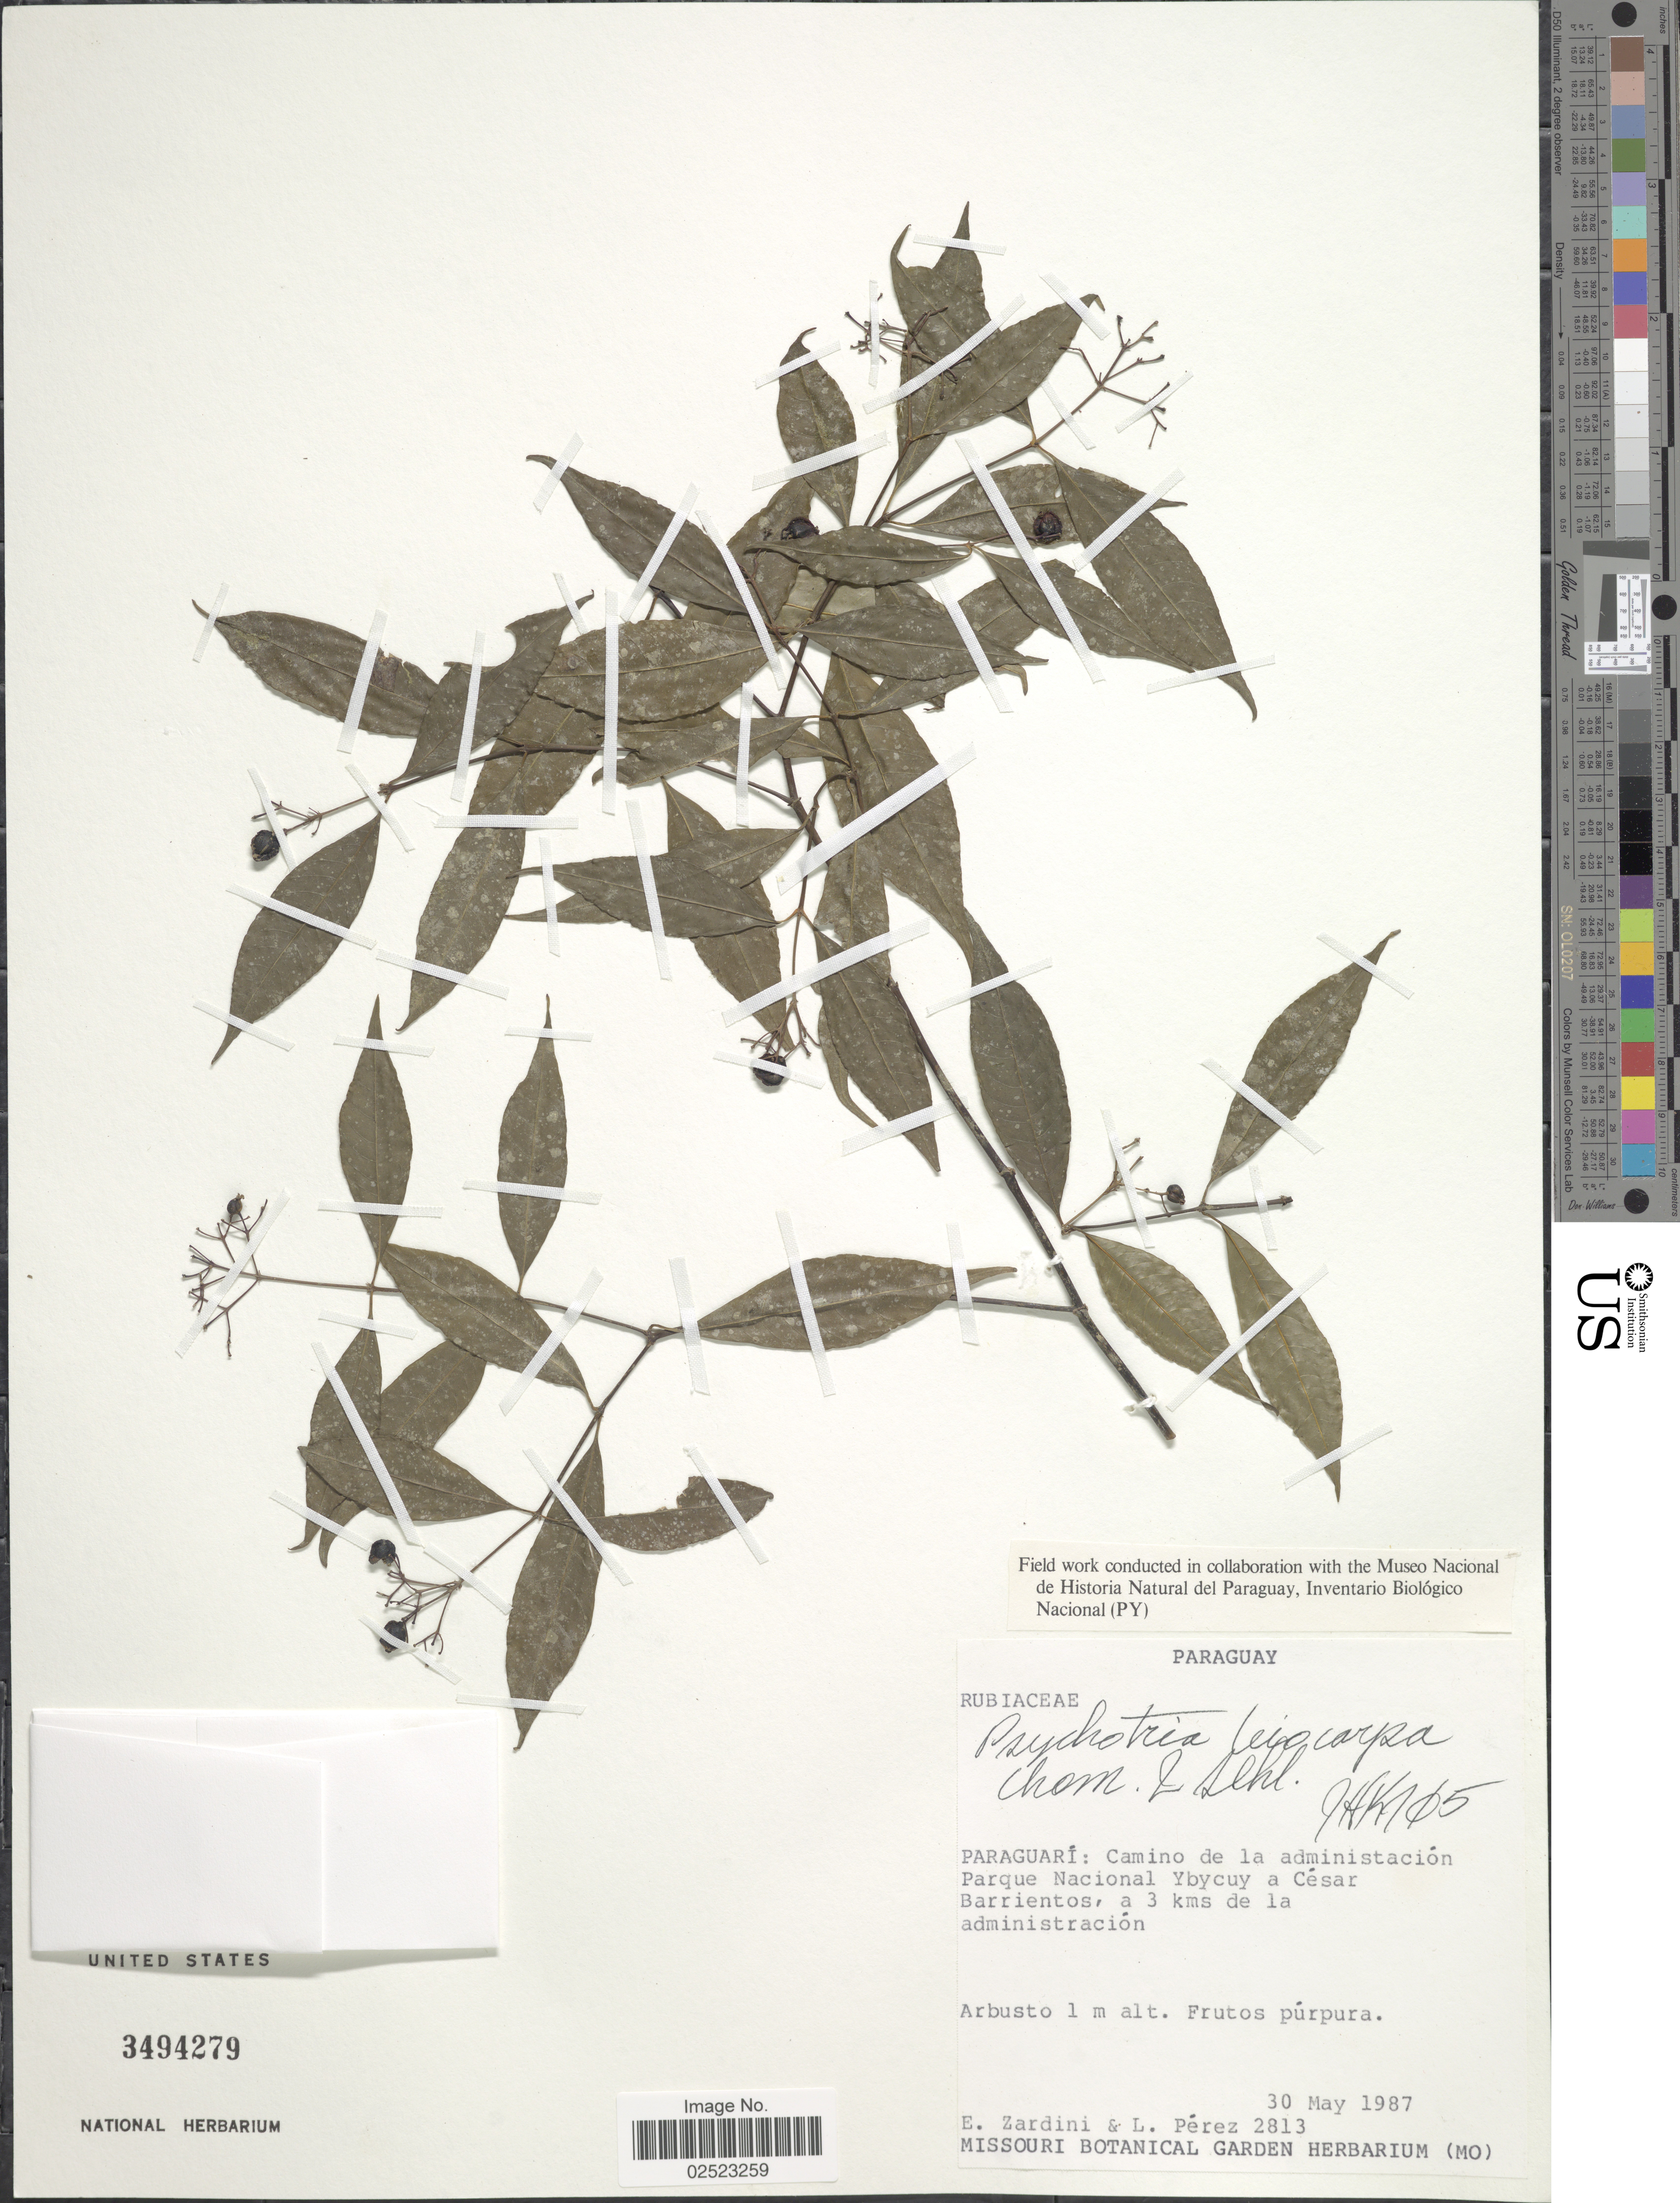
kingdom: Plantae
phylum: Tracheophyta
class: Magnoliopsida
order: Gentianales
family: Rubiaceae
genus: Psychotria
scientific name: Psychotria leiocarpa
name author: Cham. & Schltdl.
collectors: E. M. Zardini & L. Pérez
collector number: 2813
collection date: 1987-05-30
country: Paraguay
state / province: Paraguari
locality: Camino de la administación Parque Nacional Ybycuy a César Barrientos, a 3 kms de la administración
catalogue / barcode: US 3494279